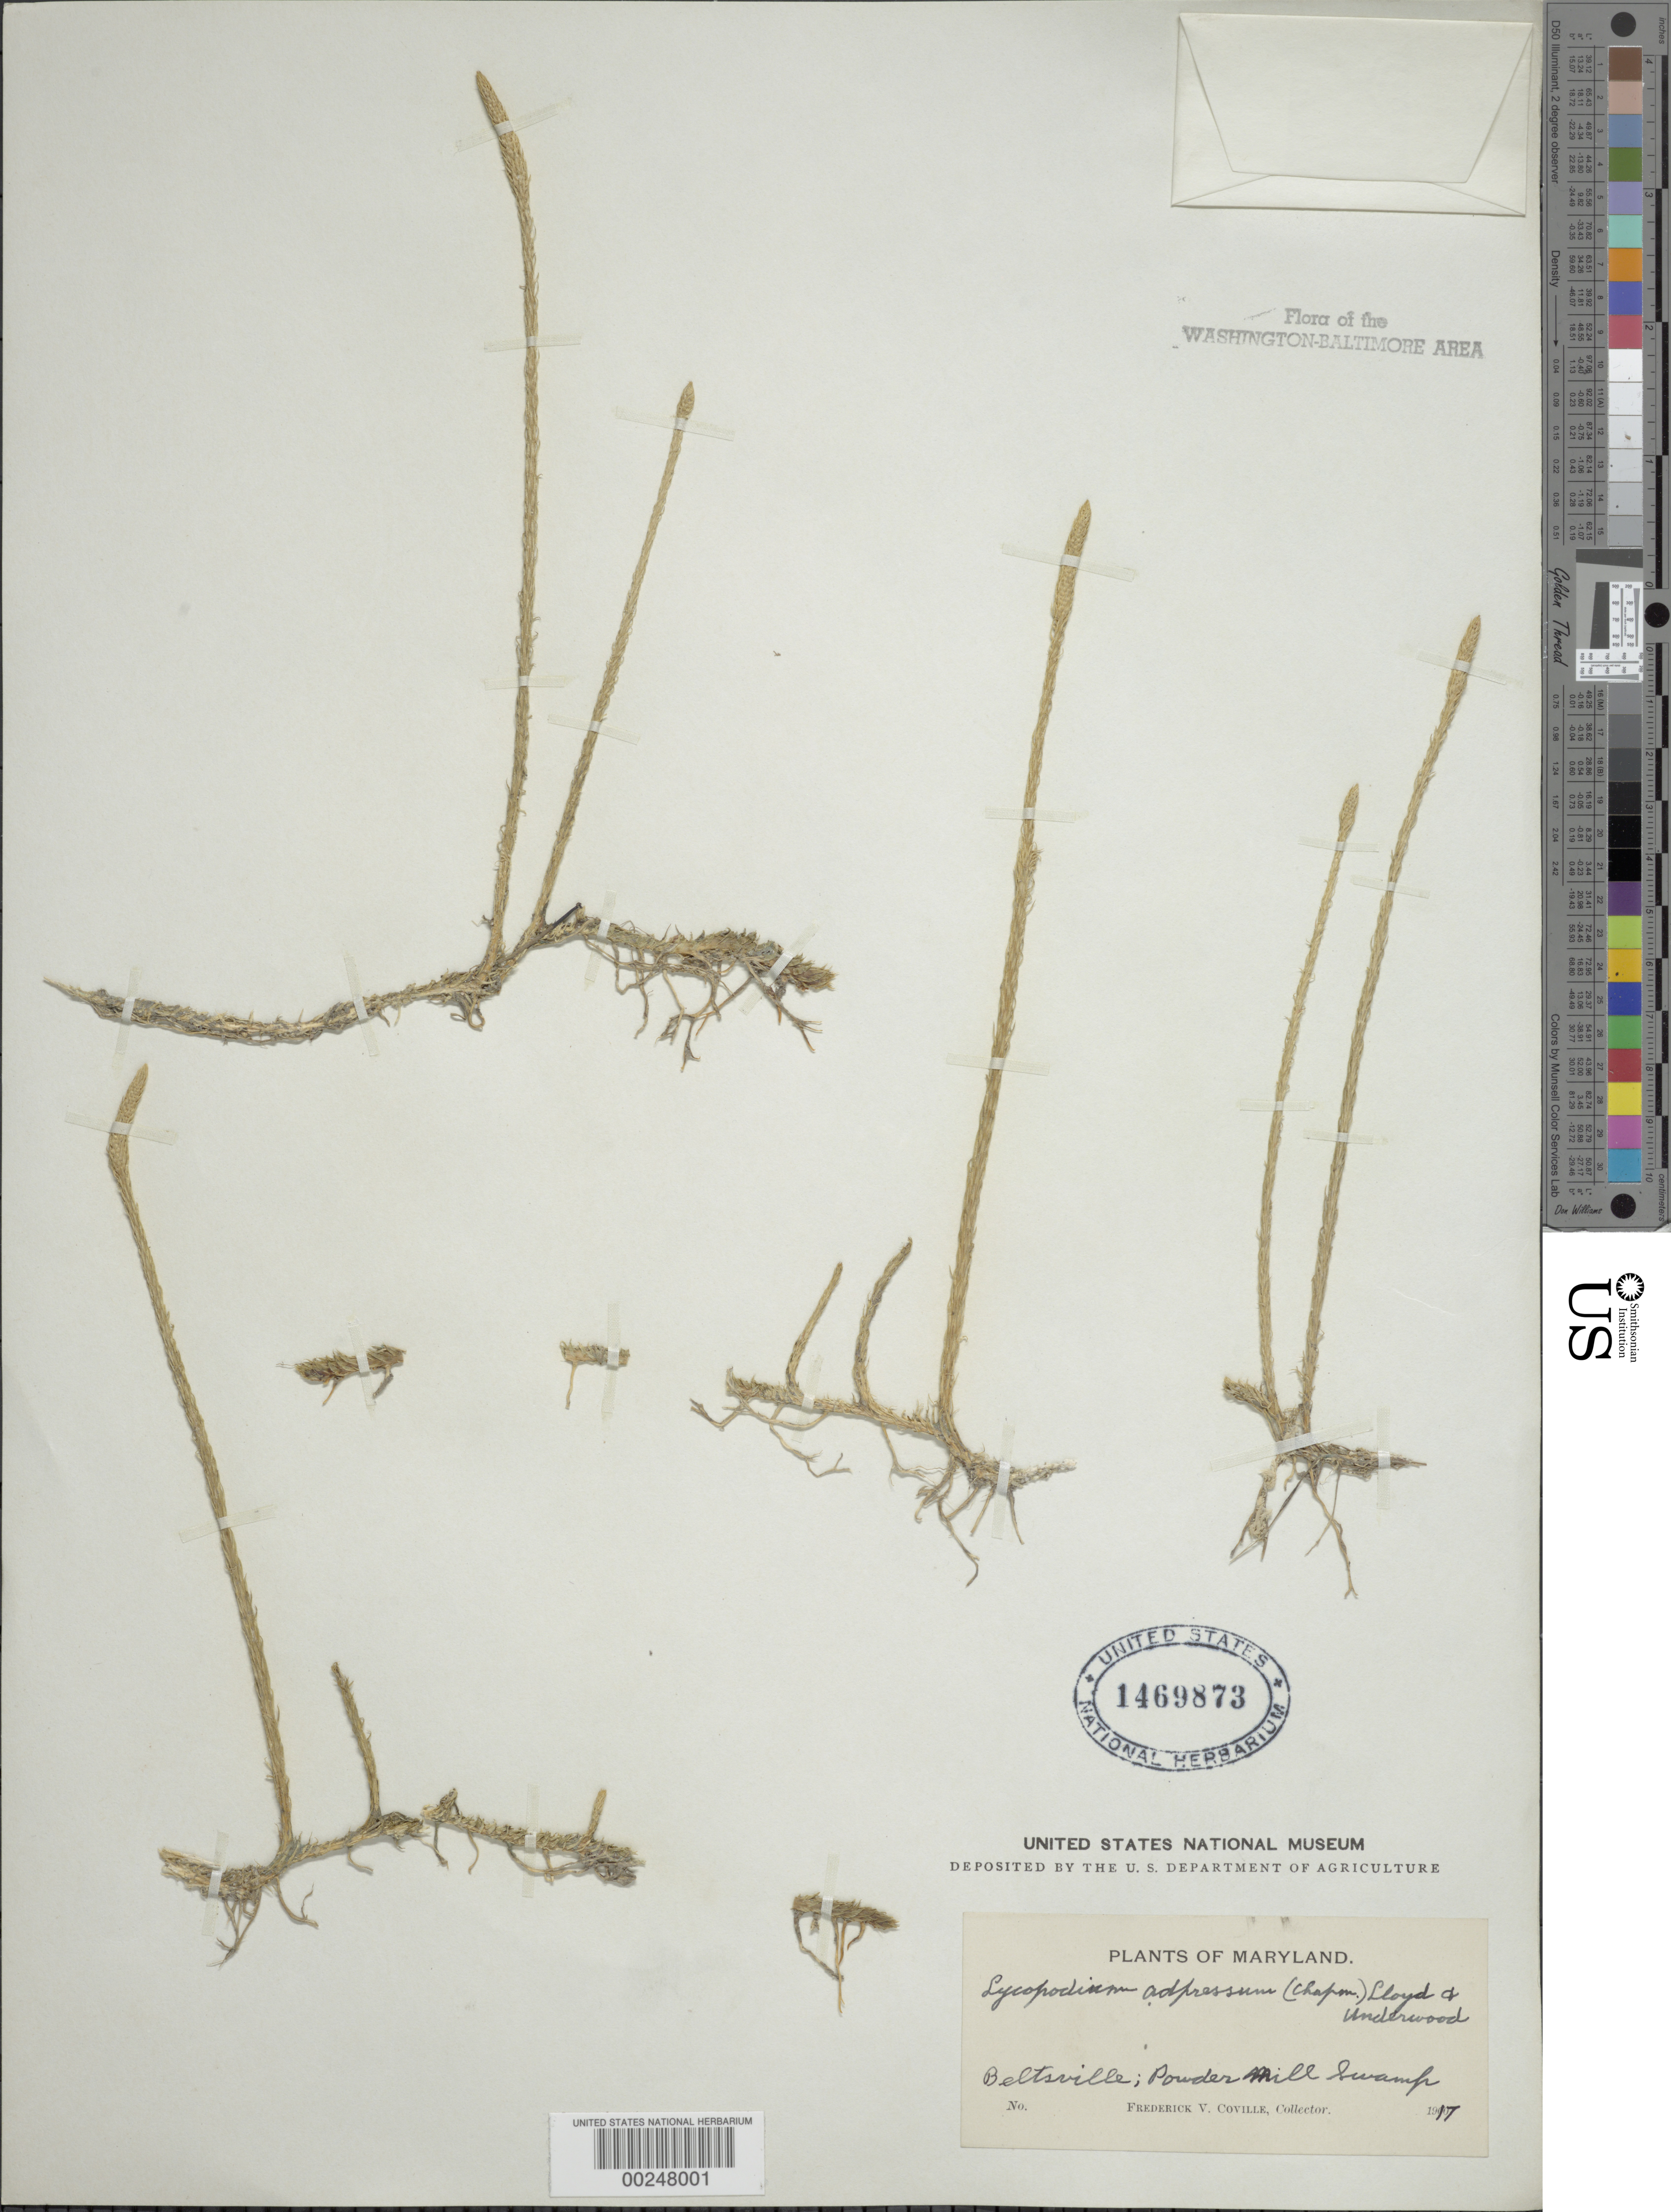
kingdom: Plantae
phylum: Tracheophyta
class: Lycopodiopsida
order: Lycopodiales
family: Lycopodiaceae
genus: Lycopodiella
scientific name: Lycopodiella appressa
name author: (Chapm.) Cranfill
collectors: F. V. Coville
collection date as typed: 1917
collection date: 1917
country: United States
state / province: Maryland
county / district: Prince George's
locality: Powder Mill swamp, Beltsville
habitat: Swamp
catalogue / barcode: US 1469873